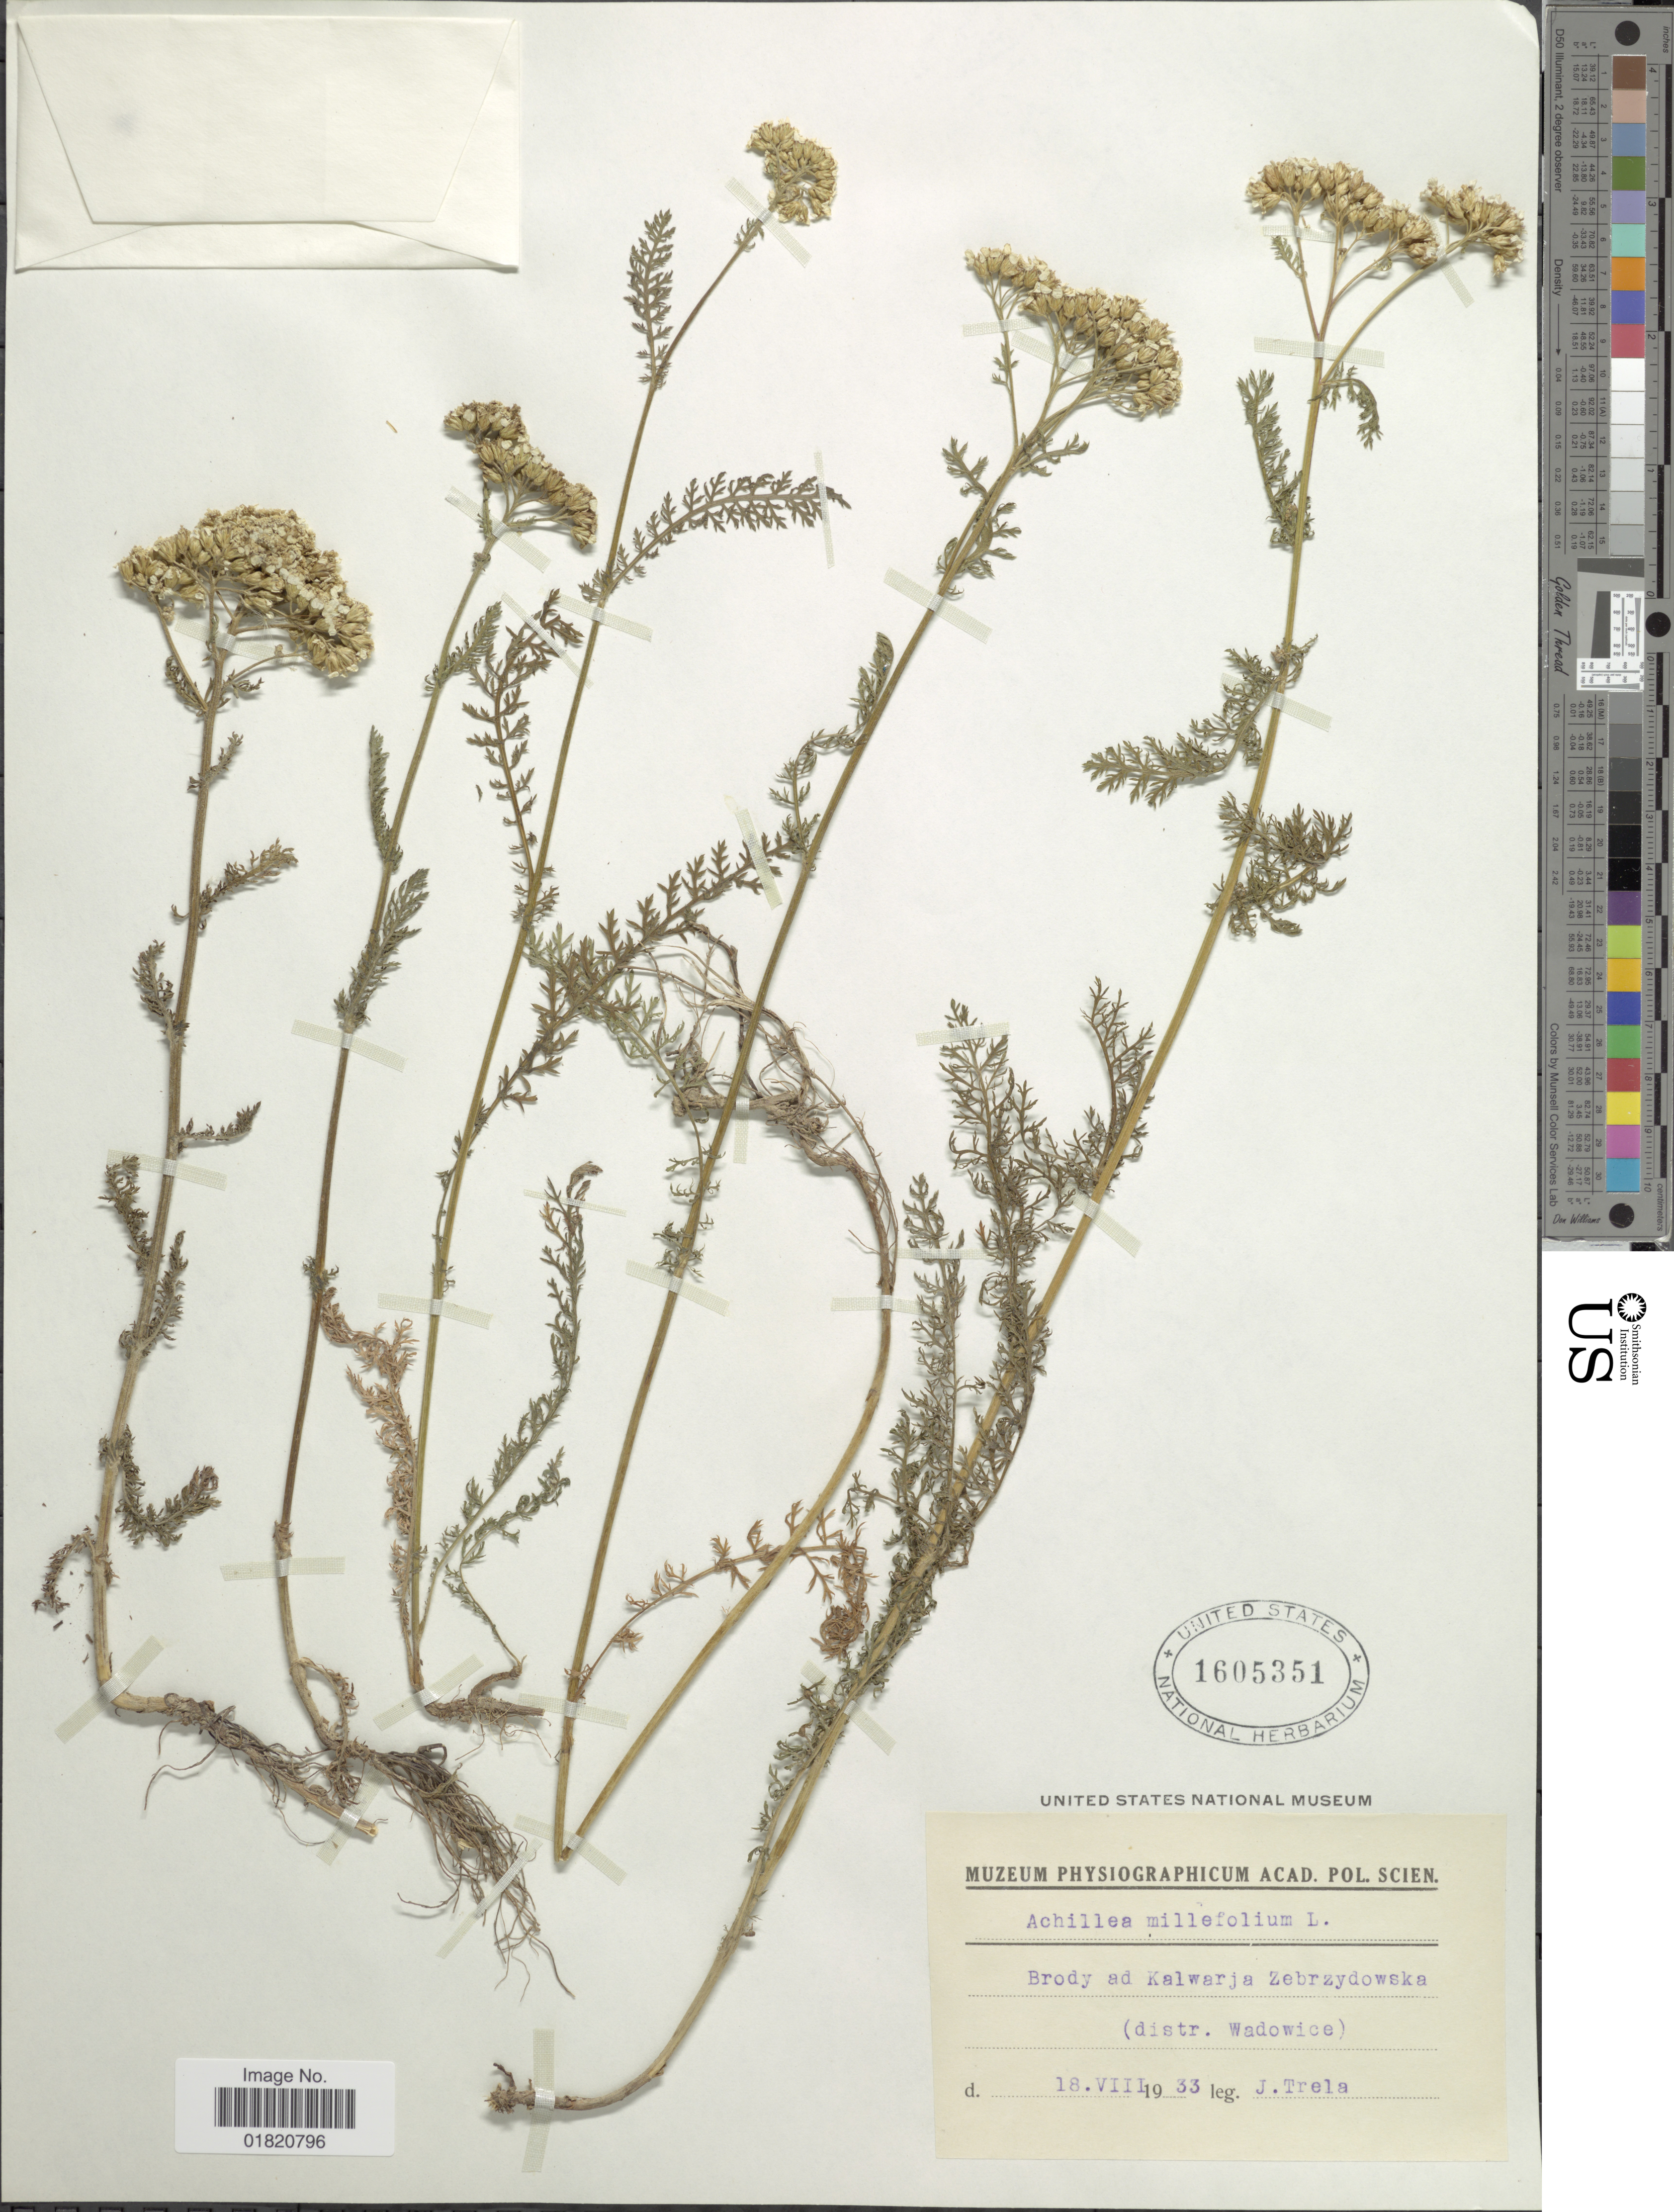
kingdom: Plantae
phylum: Tracheophyta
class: Magnoliopsida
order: Asterales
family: Asteraceae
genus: Achillea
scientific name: Achillea millefolium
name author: L.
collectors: J. Trela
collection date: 1933-08-18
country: Poland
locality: Brody ad Kalwarja Zebrzydowska (distr. Wadowice)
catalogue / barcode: US 1605351